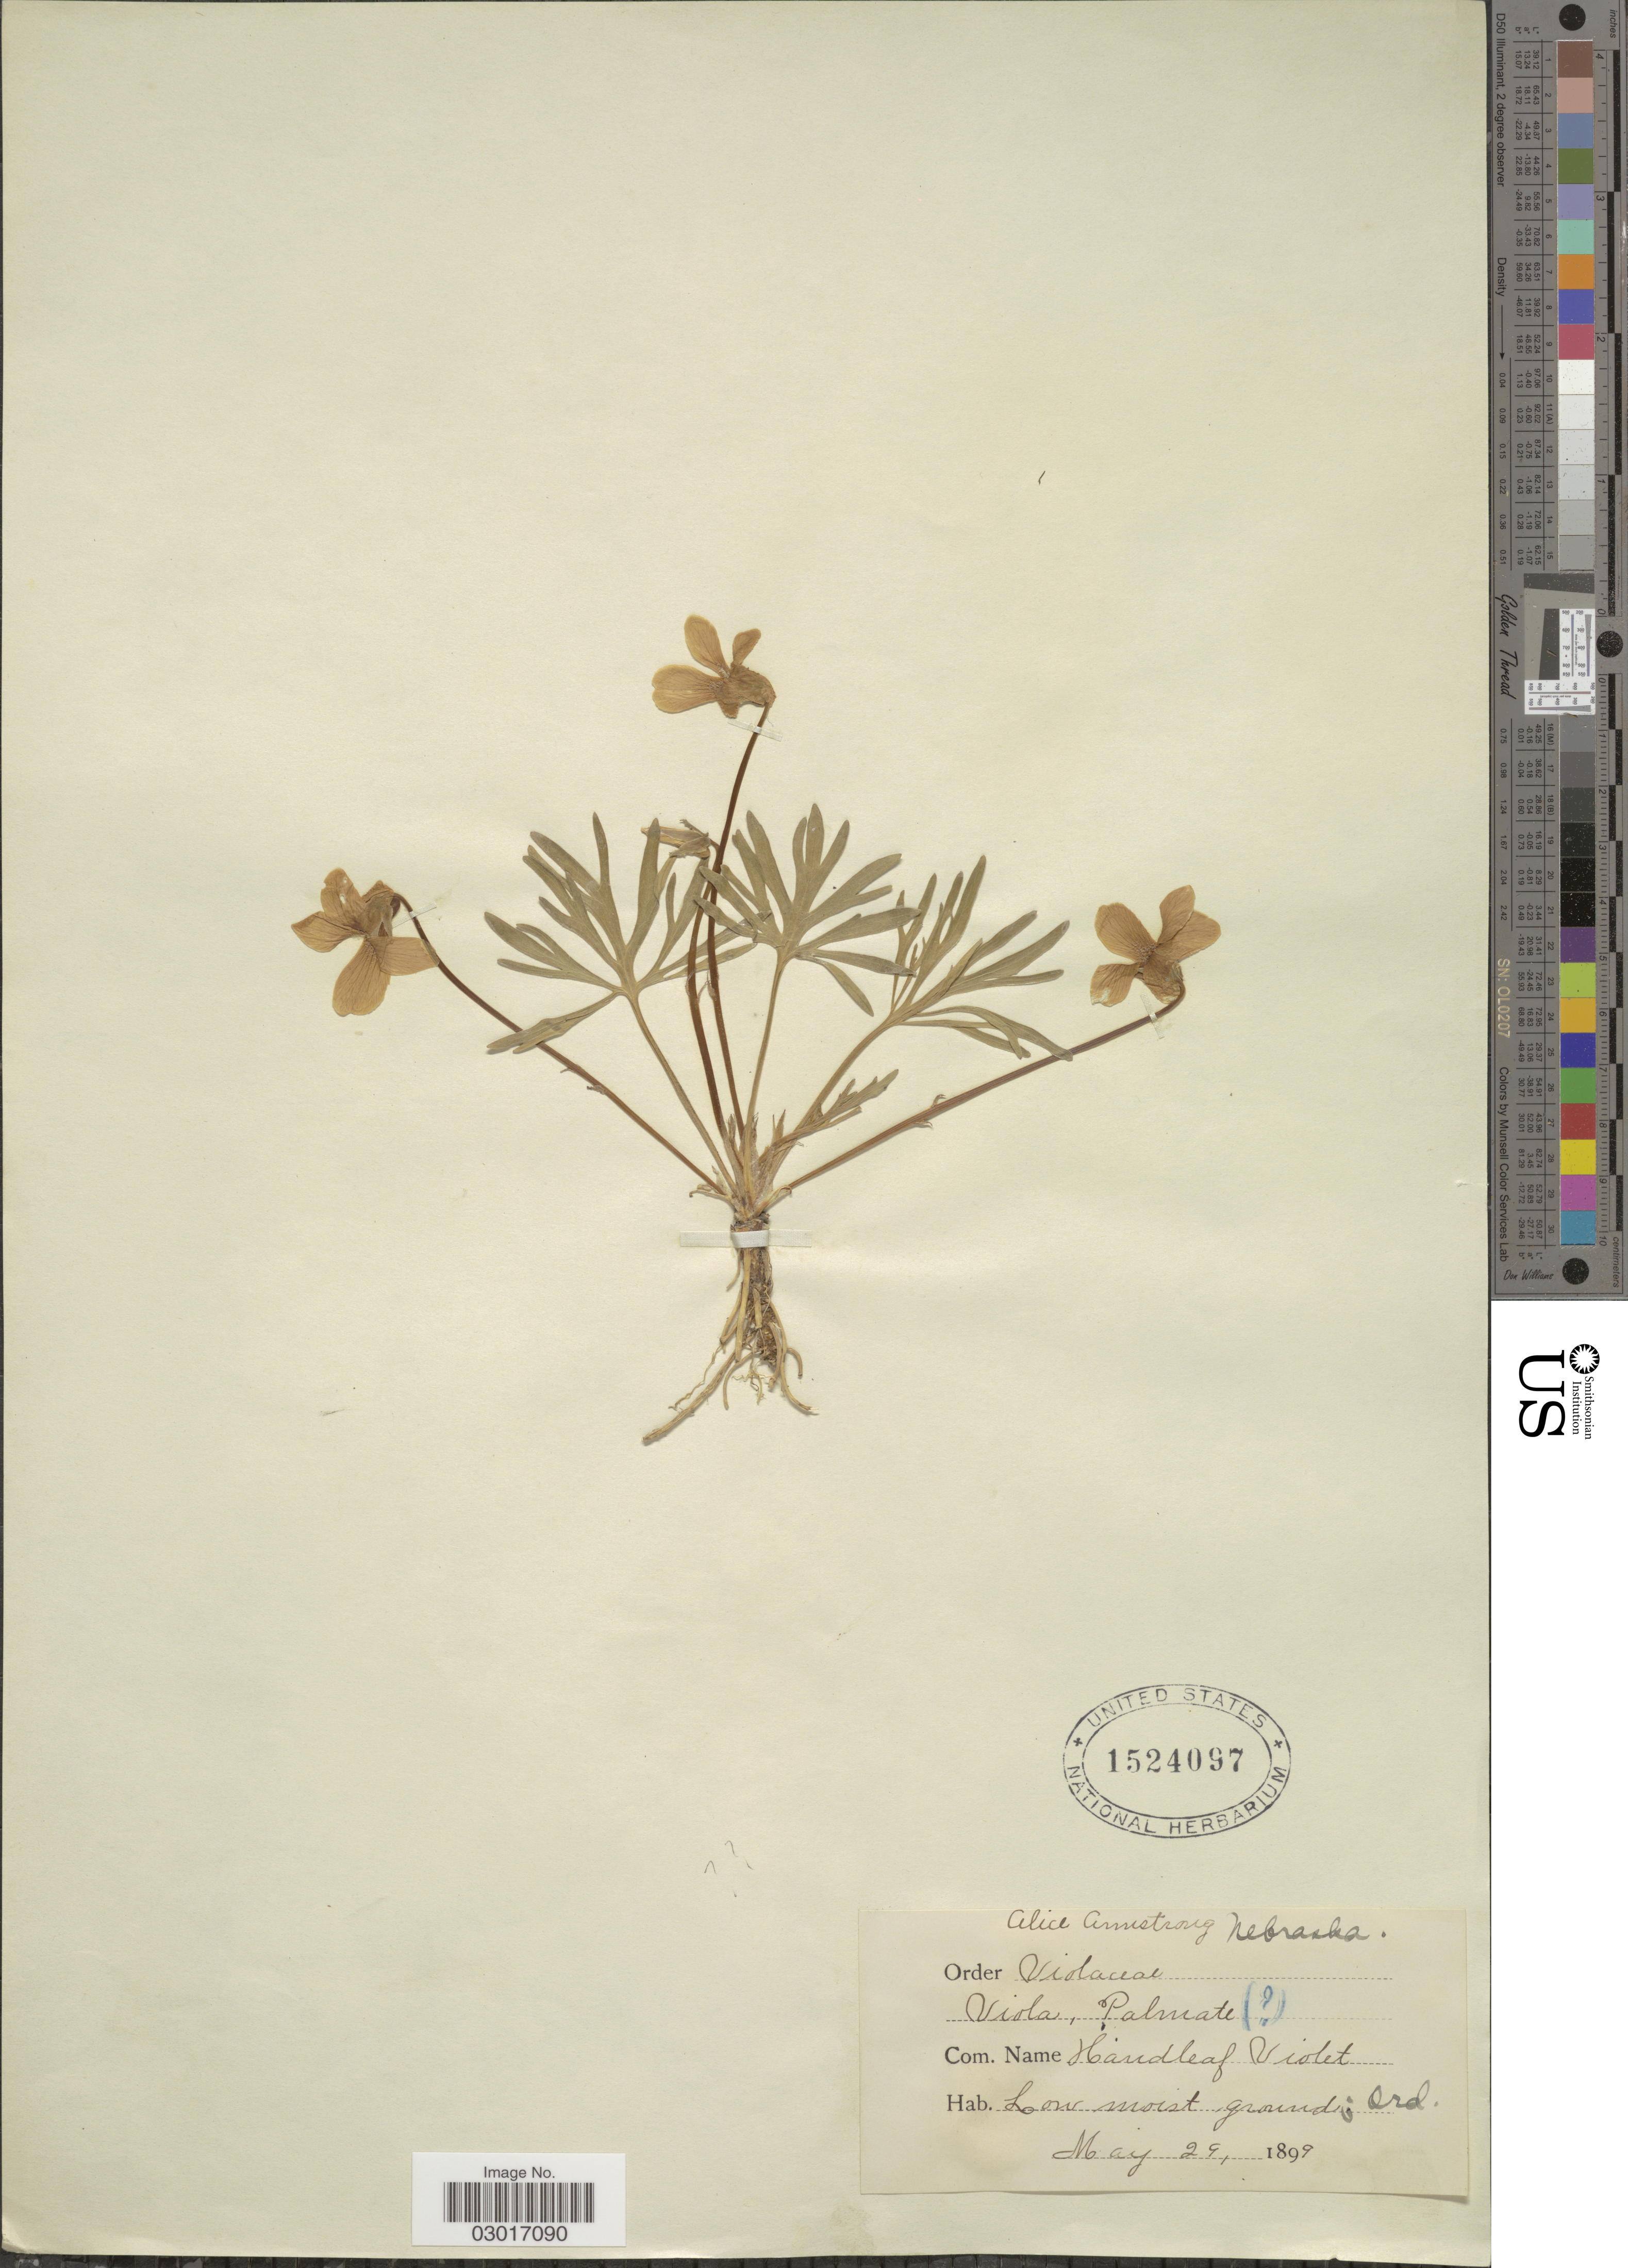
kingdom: Plantae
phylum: Tracheophyta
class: Magnoliopsida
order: Malpighiales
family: Violaceae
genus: Viola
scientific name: Viola sororia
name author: Willd.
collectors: A. Armstrong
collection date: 1899-05-29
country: United States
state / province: Nebraska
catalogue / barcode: US 1524097